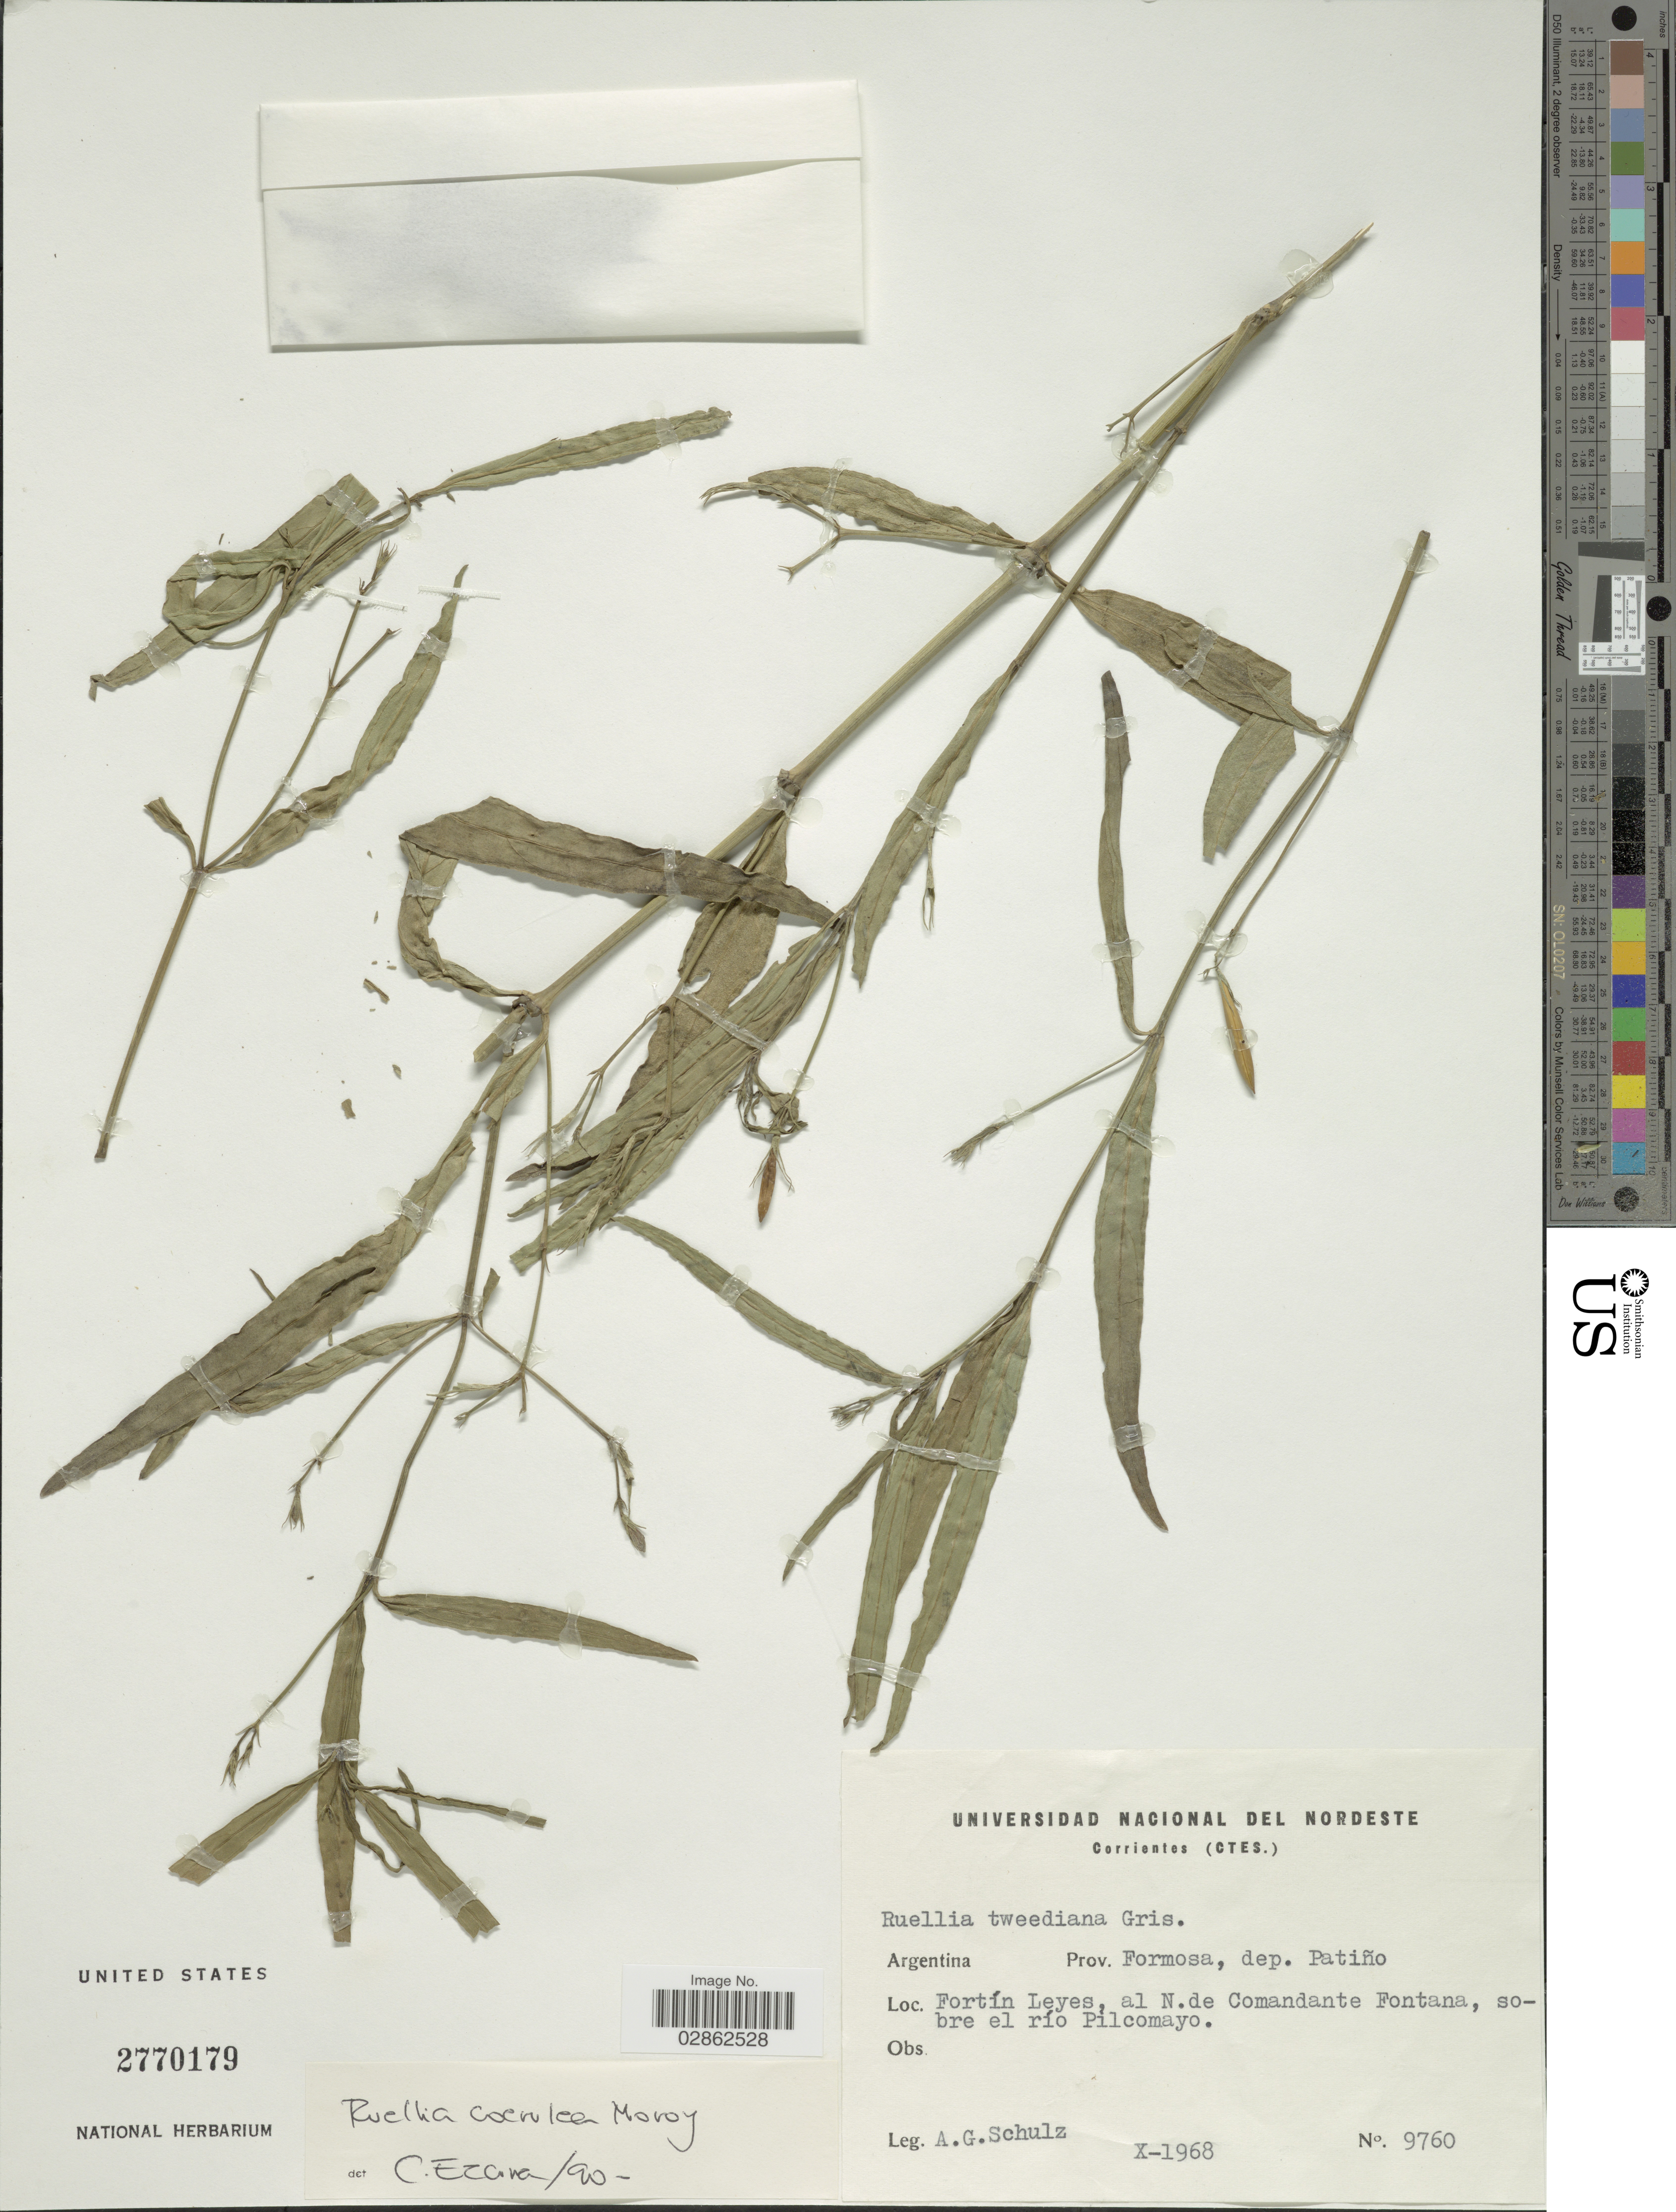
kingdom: Plantae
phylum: Tracheophyta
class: Magnoliopsida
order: Lamiales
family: Acanthaceae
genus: Ruellia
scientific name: Ruellia coerulea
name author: Morong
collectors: A. G. Schulz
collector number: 9760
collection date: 1968-10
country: Argentina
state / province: Formosa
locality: Dep. Patiño. Fortín Leyes, al N. de Comandante Fontana, sobre el río Pilcomayo.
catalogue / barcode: US 2770179